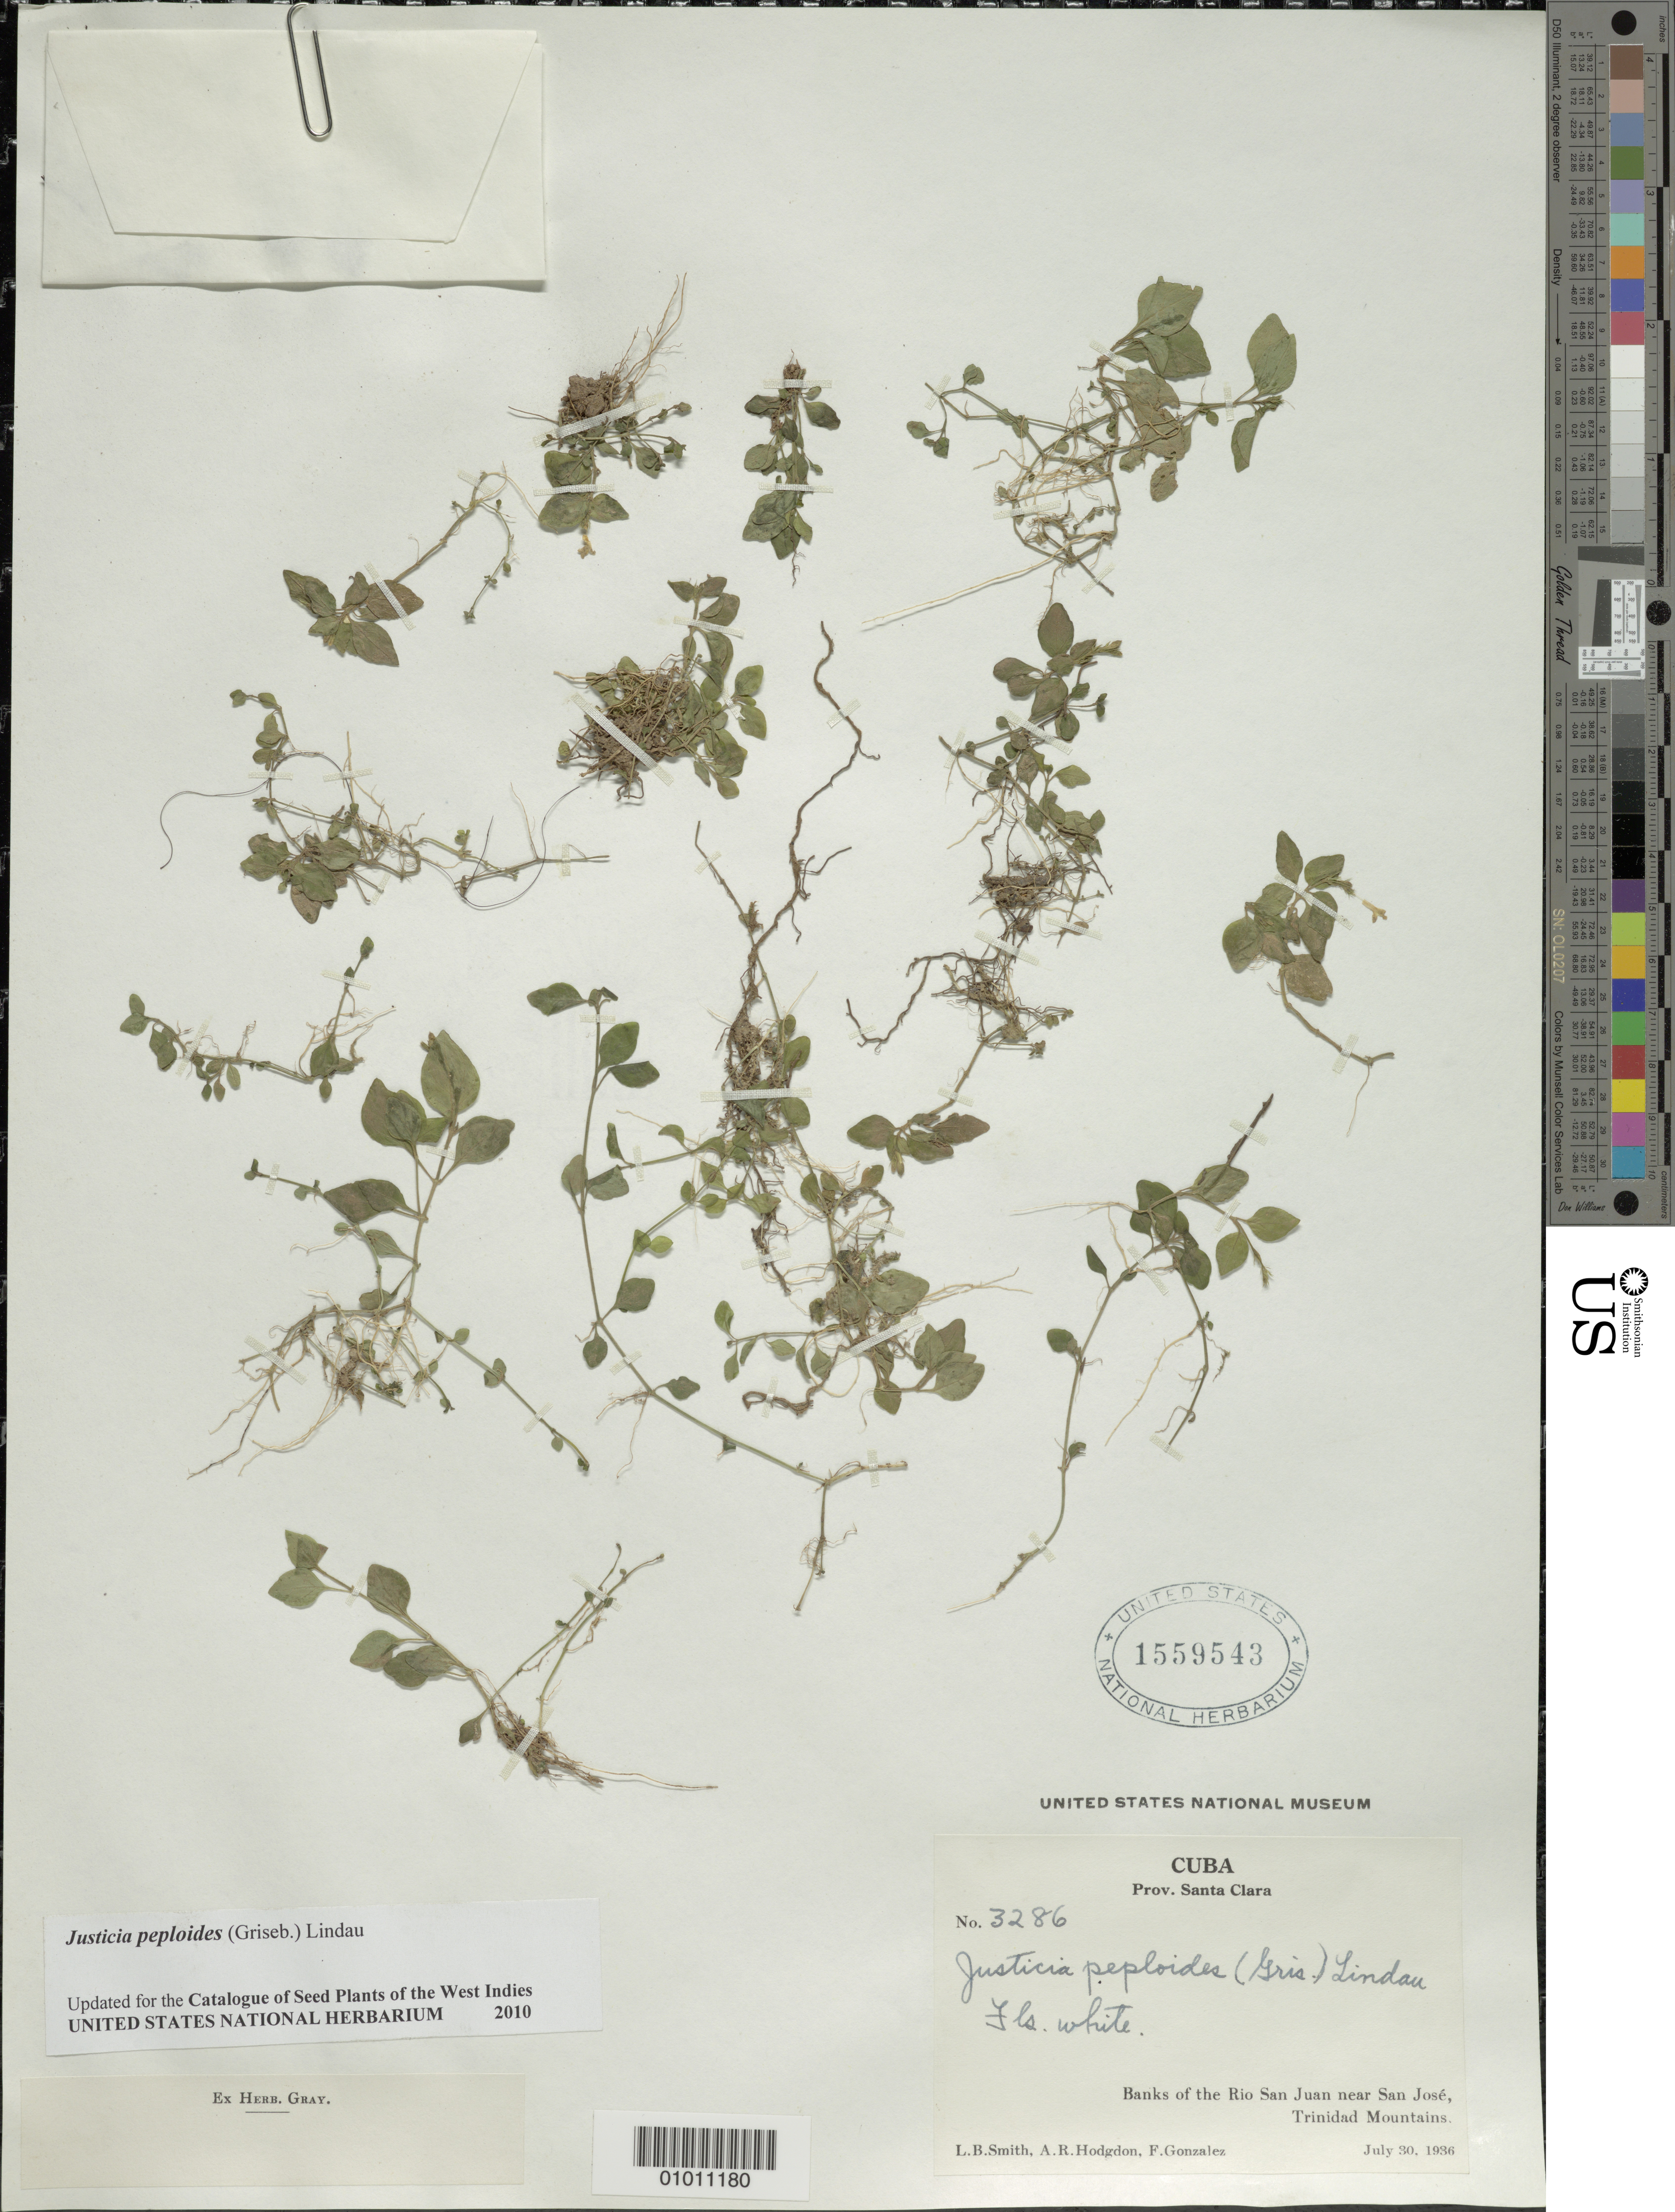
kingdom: Plantae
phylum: Tracheophyta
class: Magnoliopsida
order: Lamiales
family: Acanthaceae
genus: Justicia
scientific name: Justicia pectoralis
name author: Jacq.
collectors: L. Smith, A. R. Hodgdon & F. Gonzalez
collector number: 3286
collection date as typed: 30 Jul 1936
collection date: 1936-07-30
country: Cuba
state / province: Santa Clara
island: Cuba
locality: Banks of Río San Juan near San José, Trinidad Mountains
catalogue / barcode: US 1559543